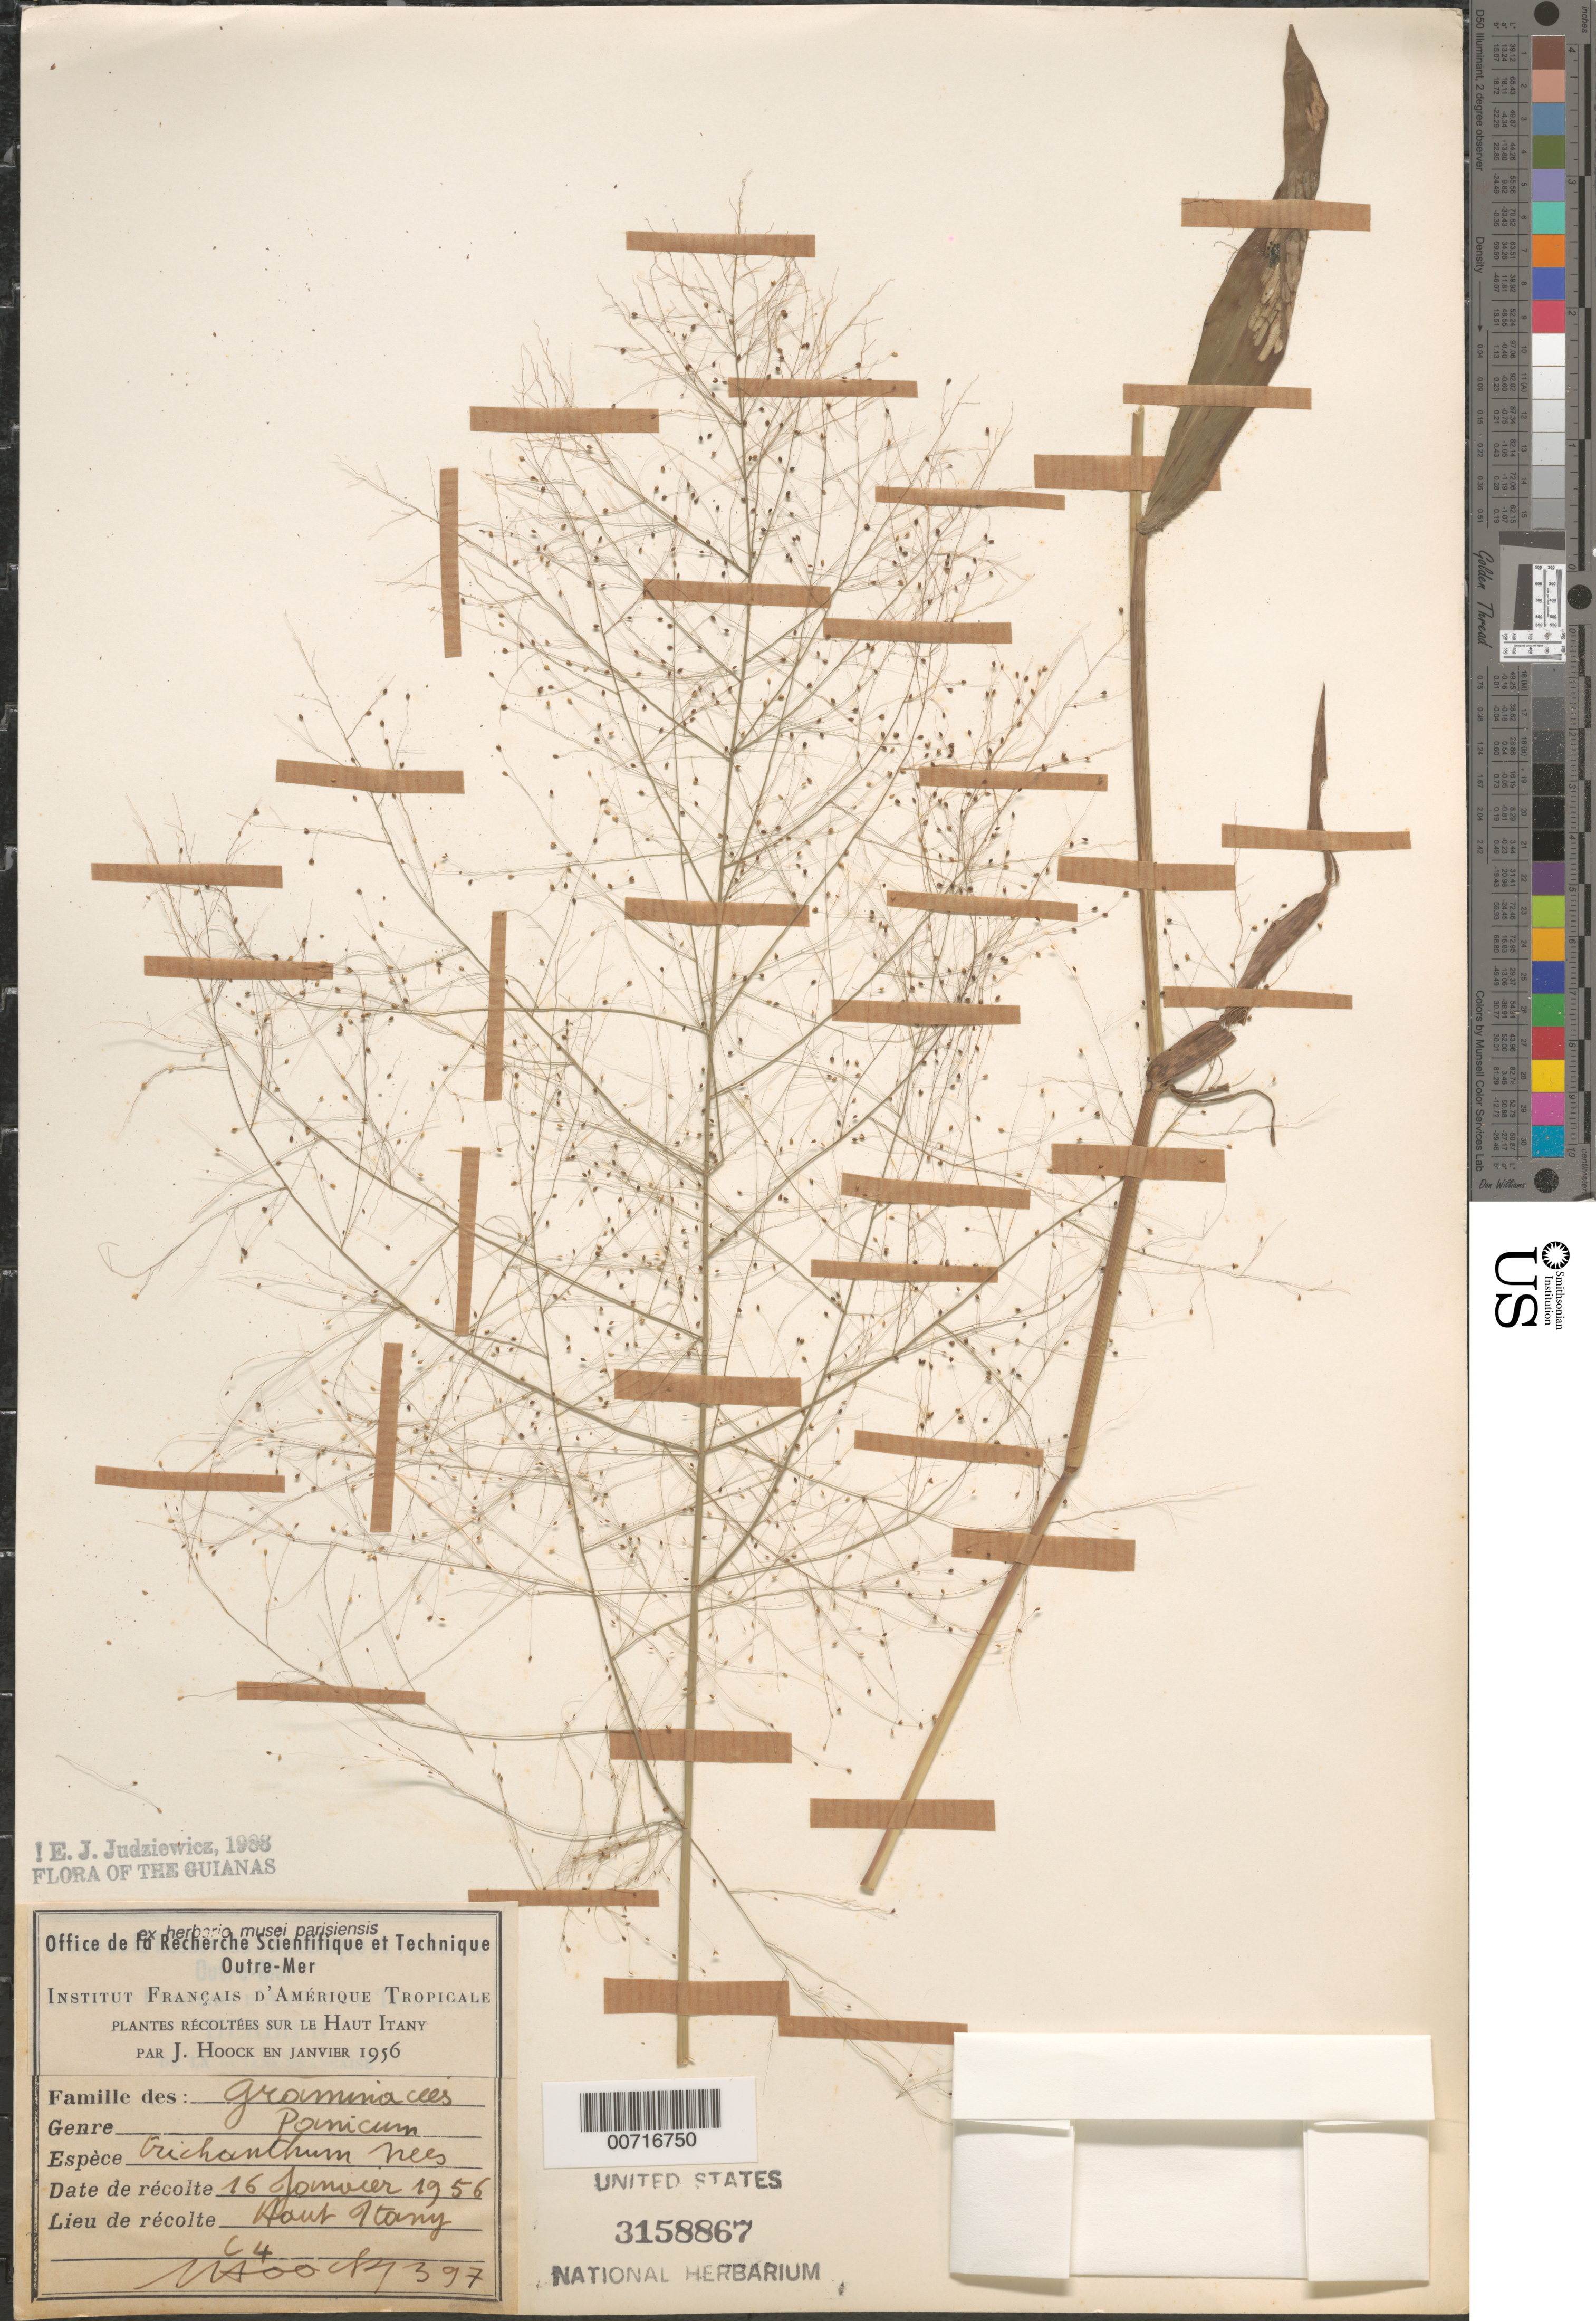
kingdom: Plantae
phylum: Tracheophyta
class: Liliopsida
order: Poales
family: Poaceae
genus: Panicum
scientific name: Panicum trichanthum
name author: Nees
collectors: J. Hoock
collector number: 397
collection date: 1956-01-16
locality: Sur le Haut Itany. Guianas.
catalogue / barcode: US 3158867